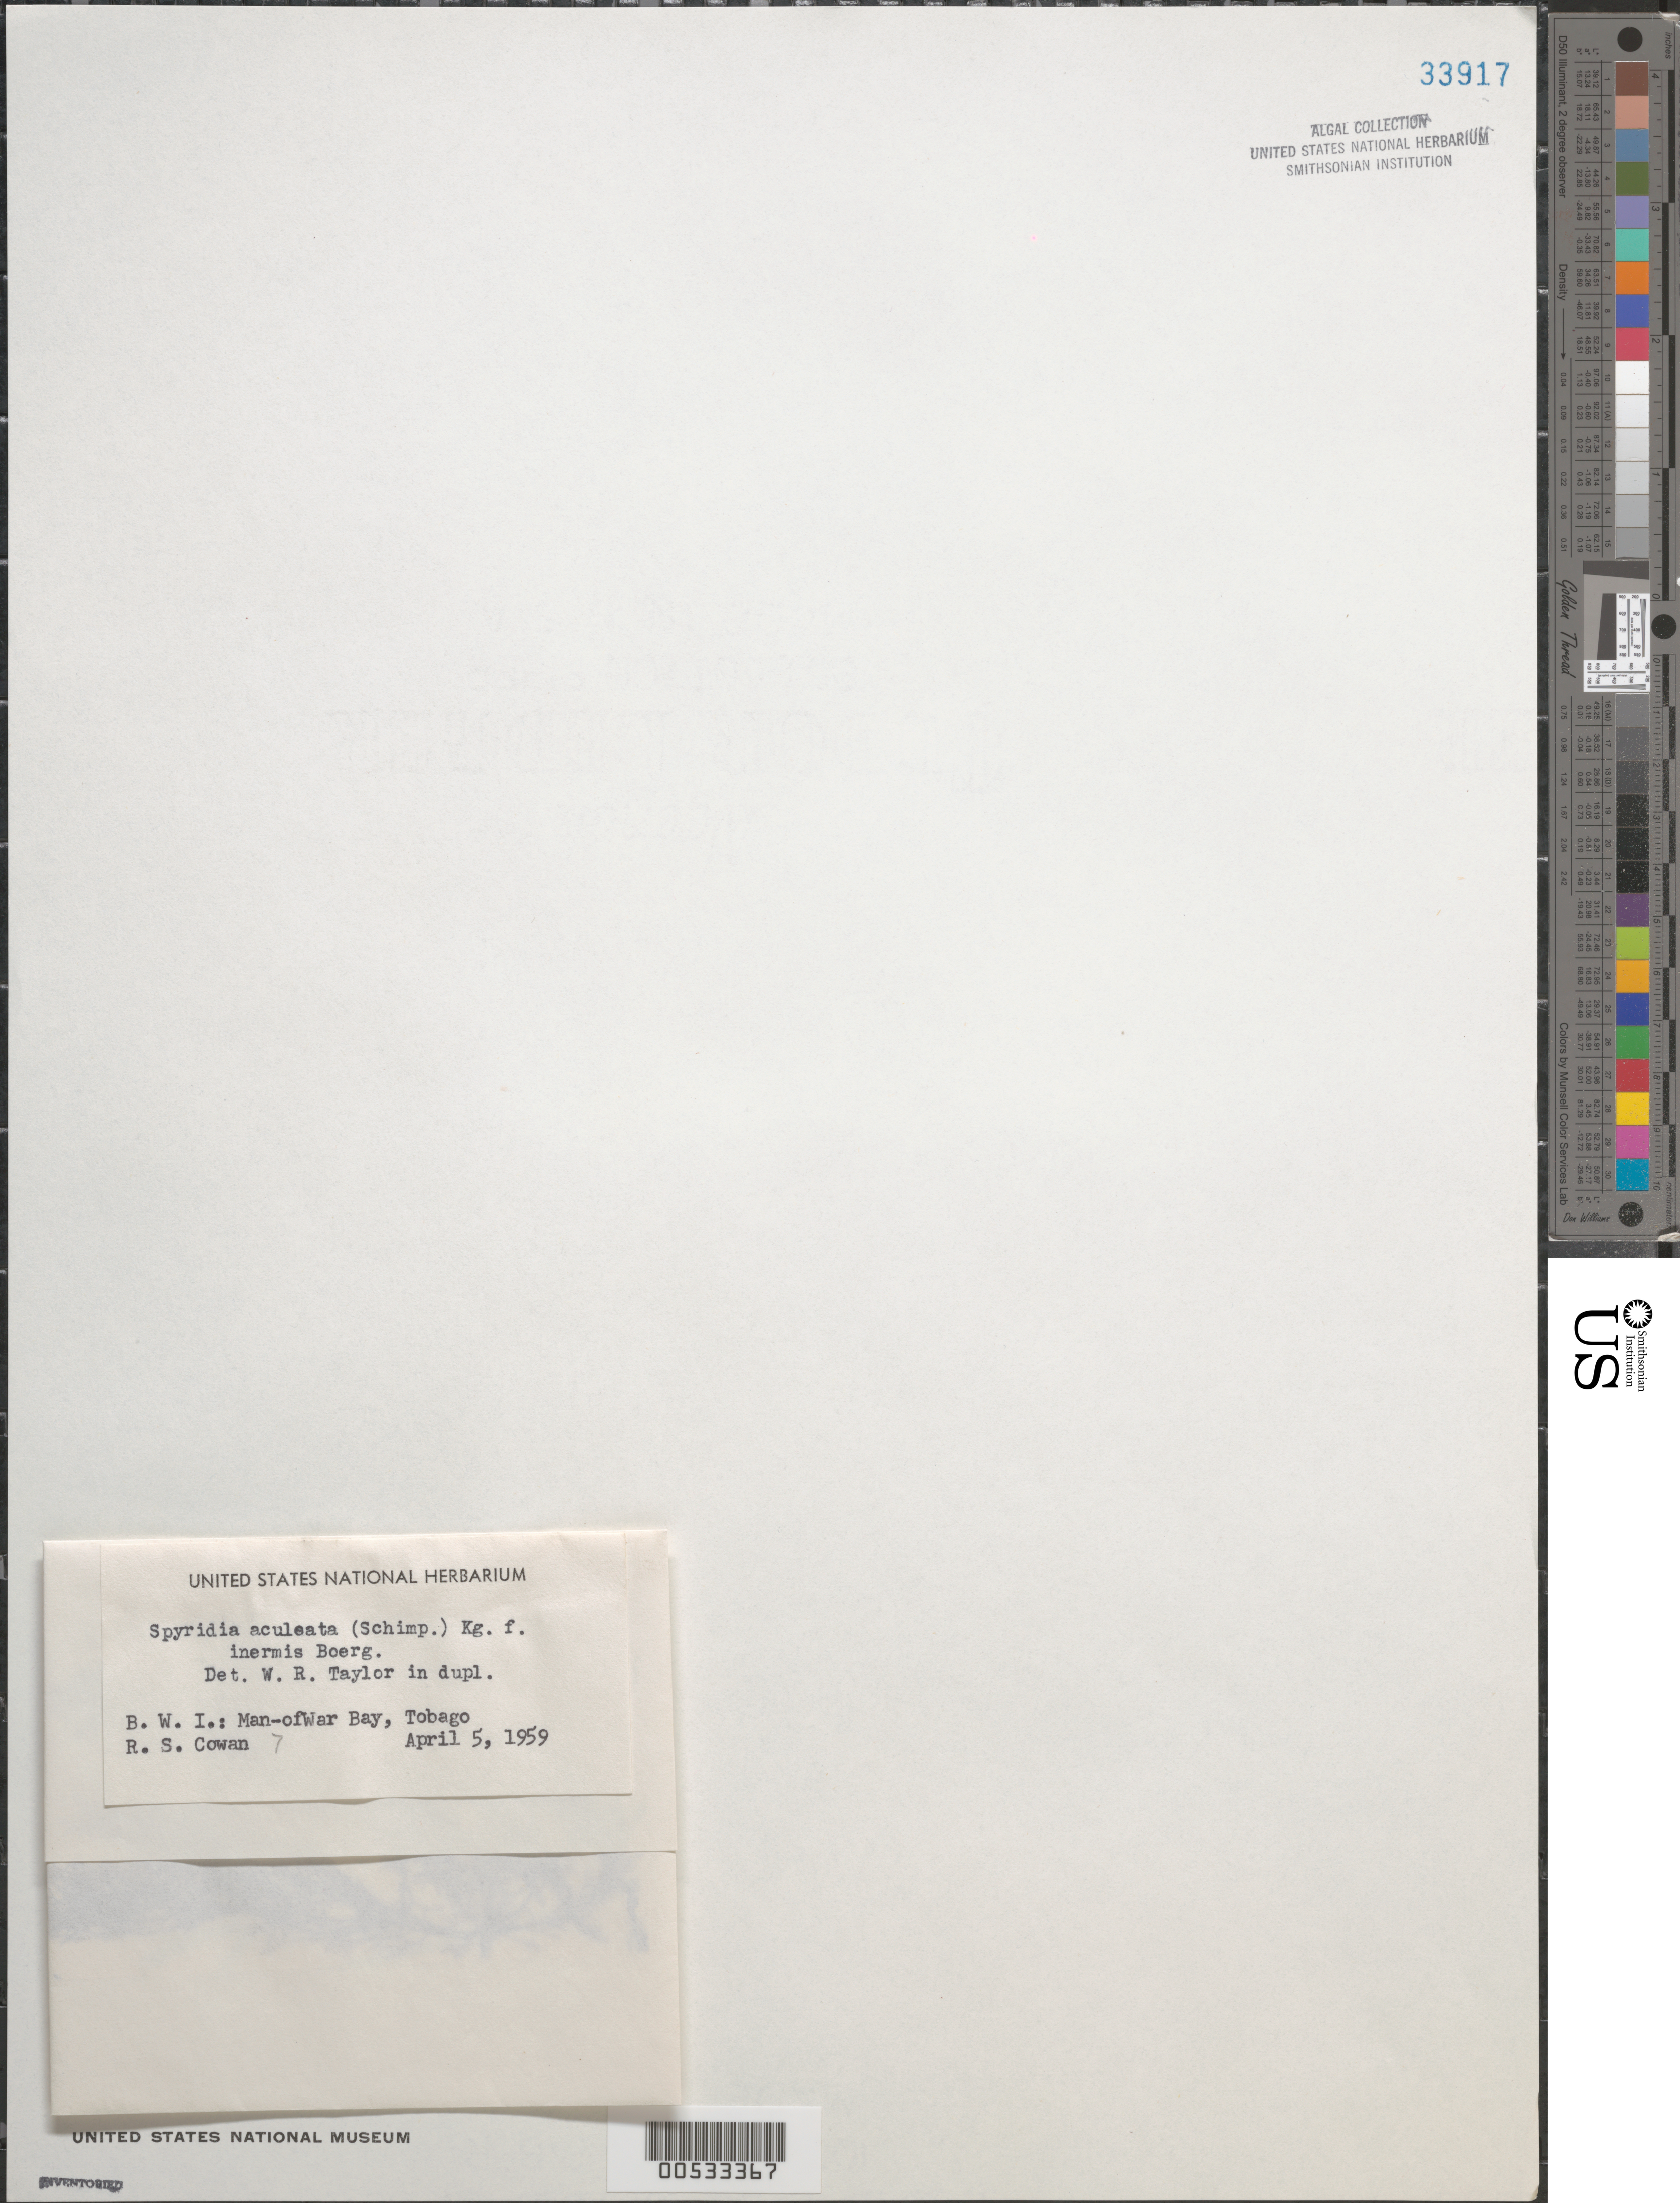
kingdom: Plantae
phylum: Rhodophyta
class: Florideophyceae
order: Ceramiales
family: Spyridiaceae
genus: Spyridia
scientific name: Spyridia aculeata f. inermis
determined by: Taylor, William R.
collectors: R. S. Cowan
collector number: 7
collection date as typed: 05 Apr 1959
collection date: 1959-04-05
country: Trinidad and Tobago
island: Tobago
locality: Man-of-War Bay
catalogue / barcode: US 33917